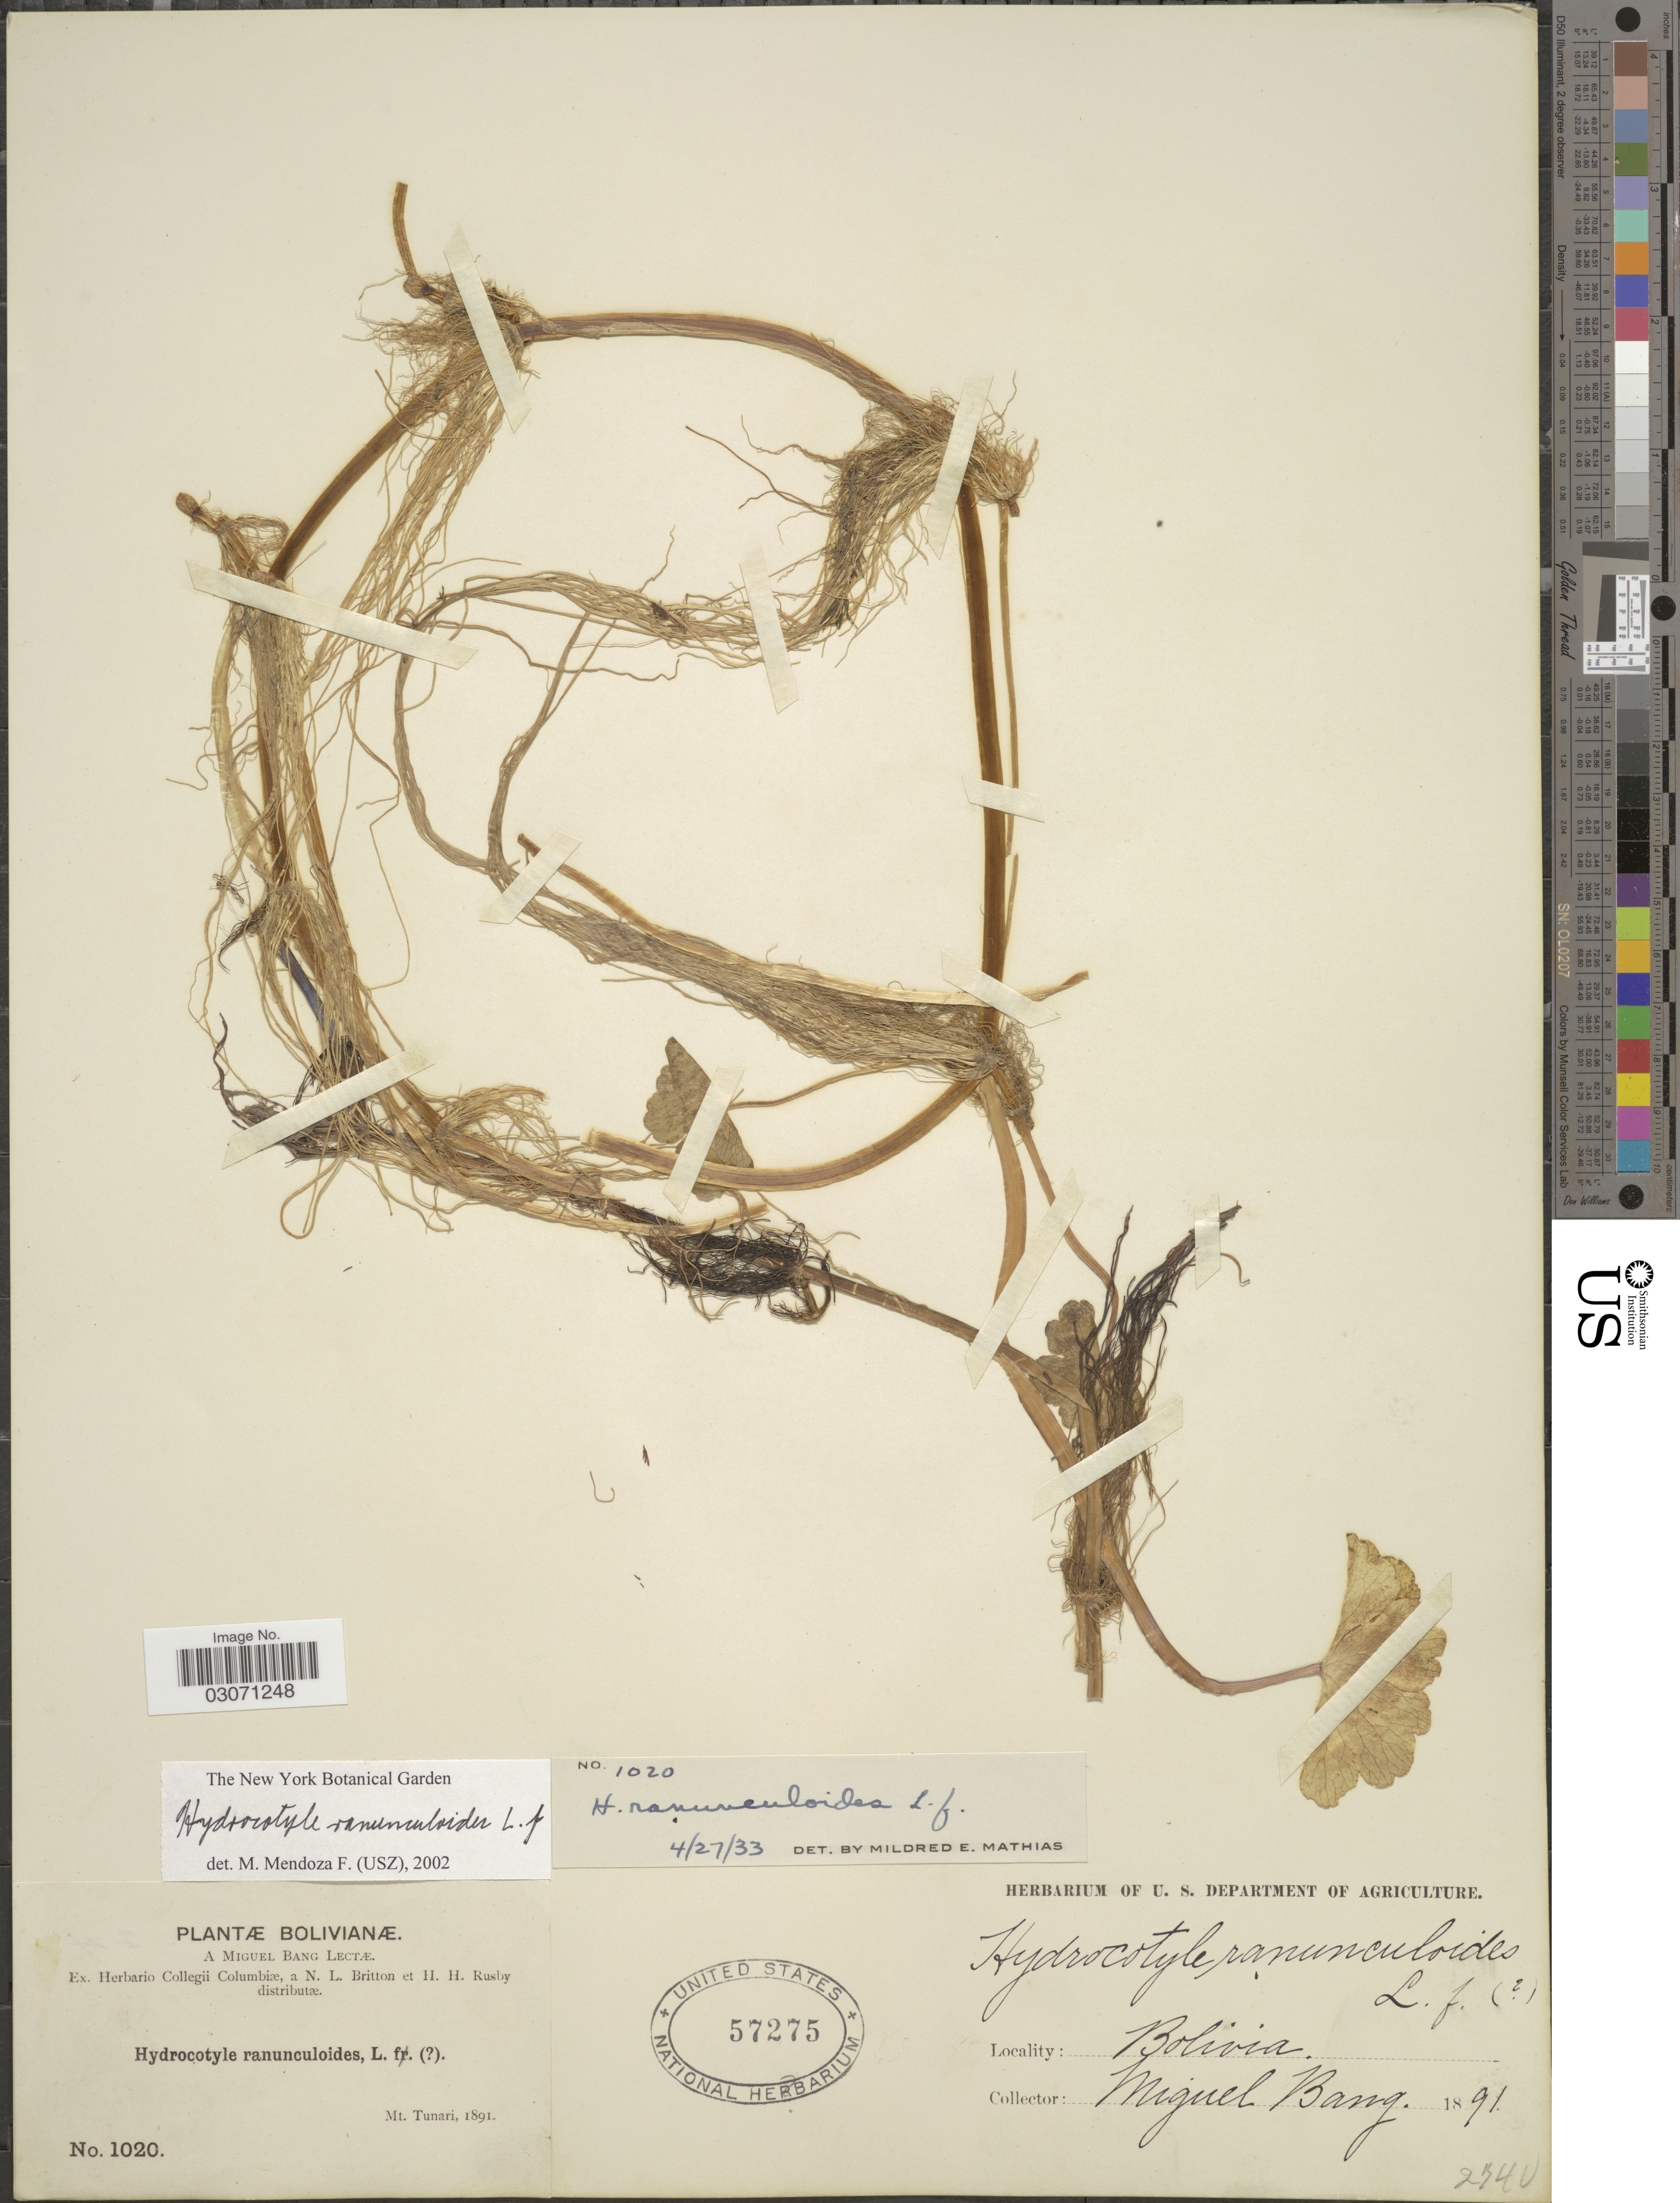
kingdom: Plantae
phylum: Tracheophyta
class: Magnoliopsida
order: Apiales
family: Araliaceae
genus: Hydrocotyle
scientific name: Hydrocotyle ranunculoides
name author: L. f.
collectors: M. Bang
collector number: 1020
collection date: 1891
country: Bolivia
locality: Mt. Tumari.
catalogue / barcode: US 57275